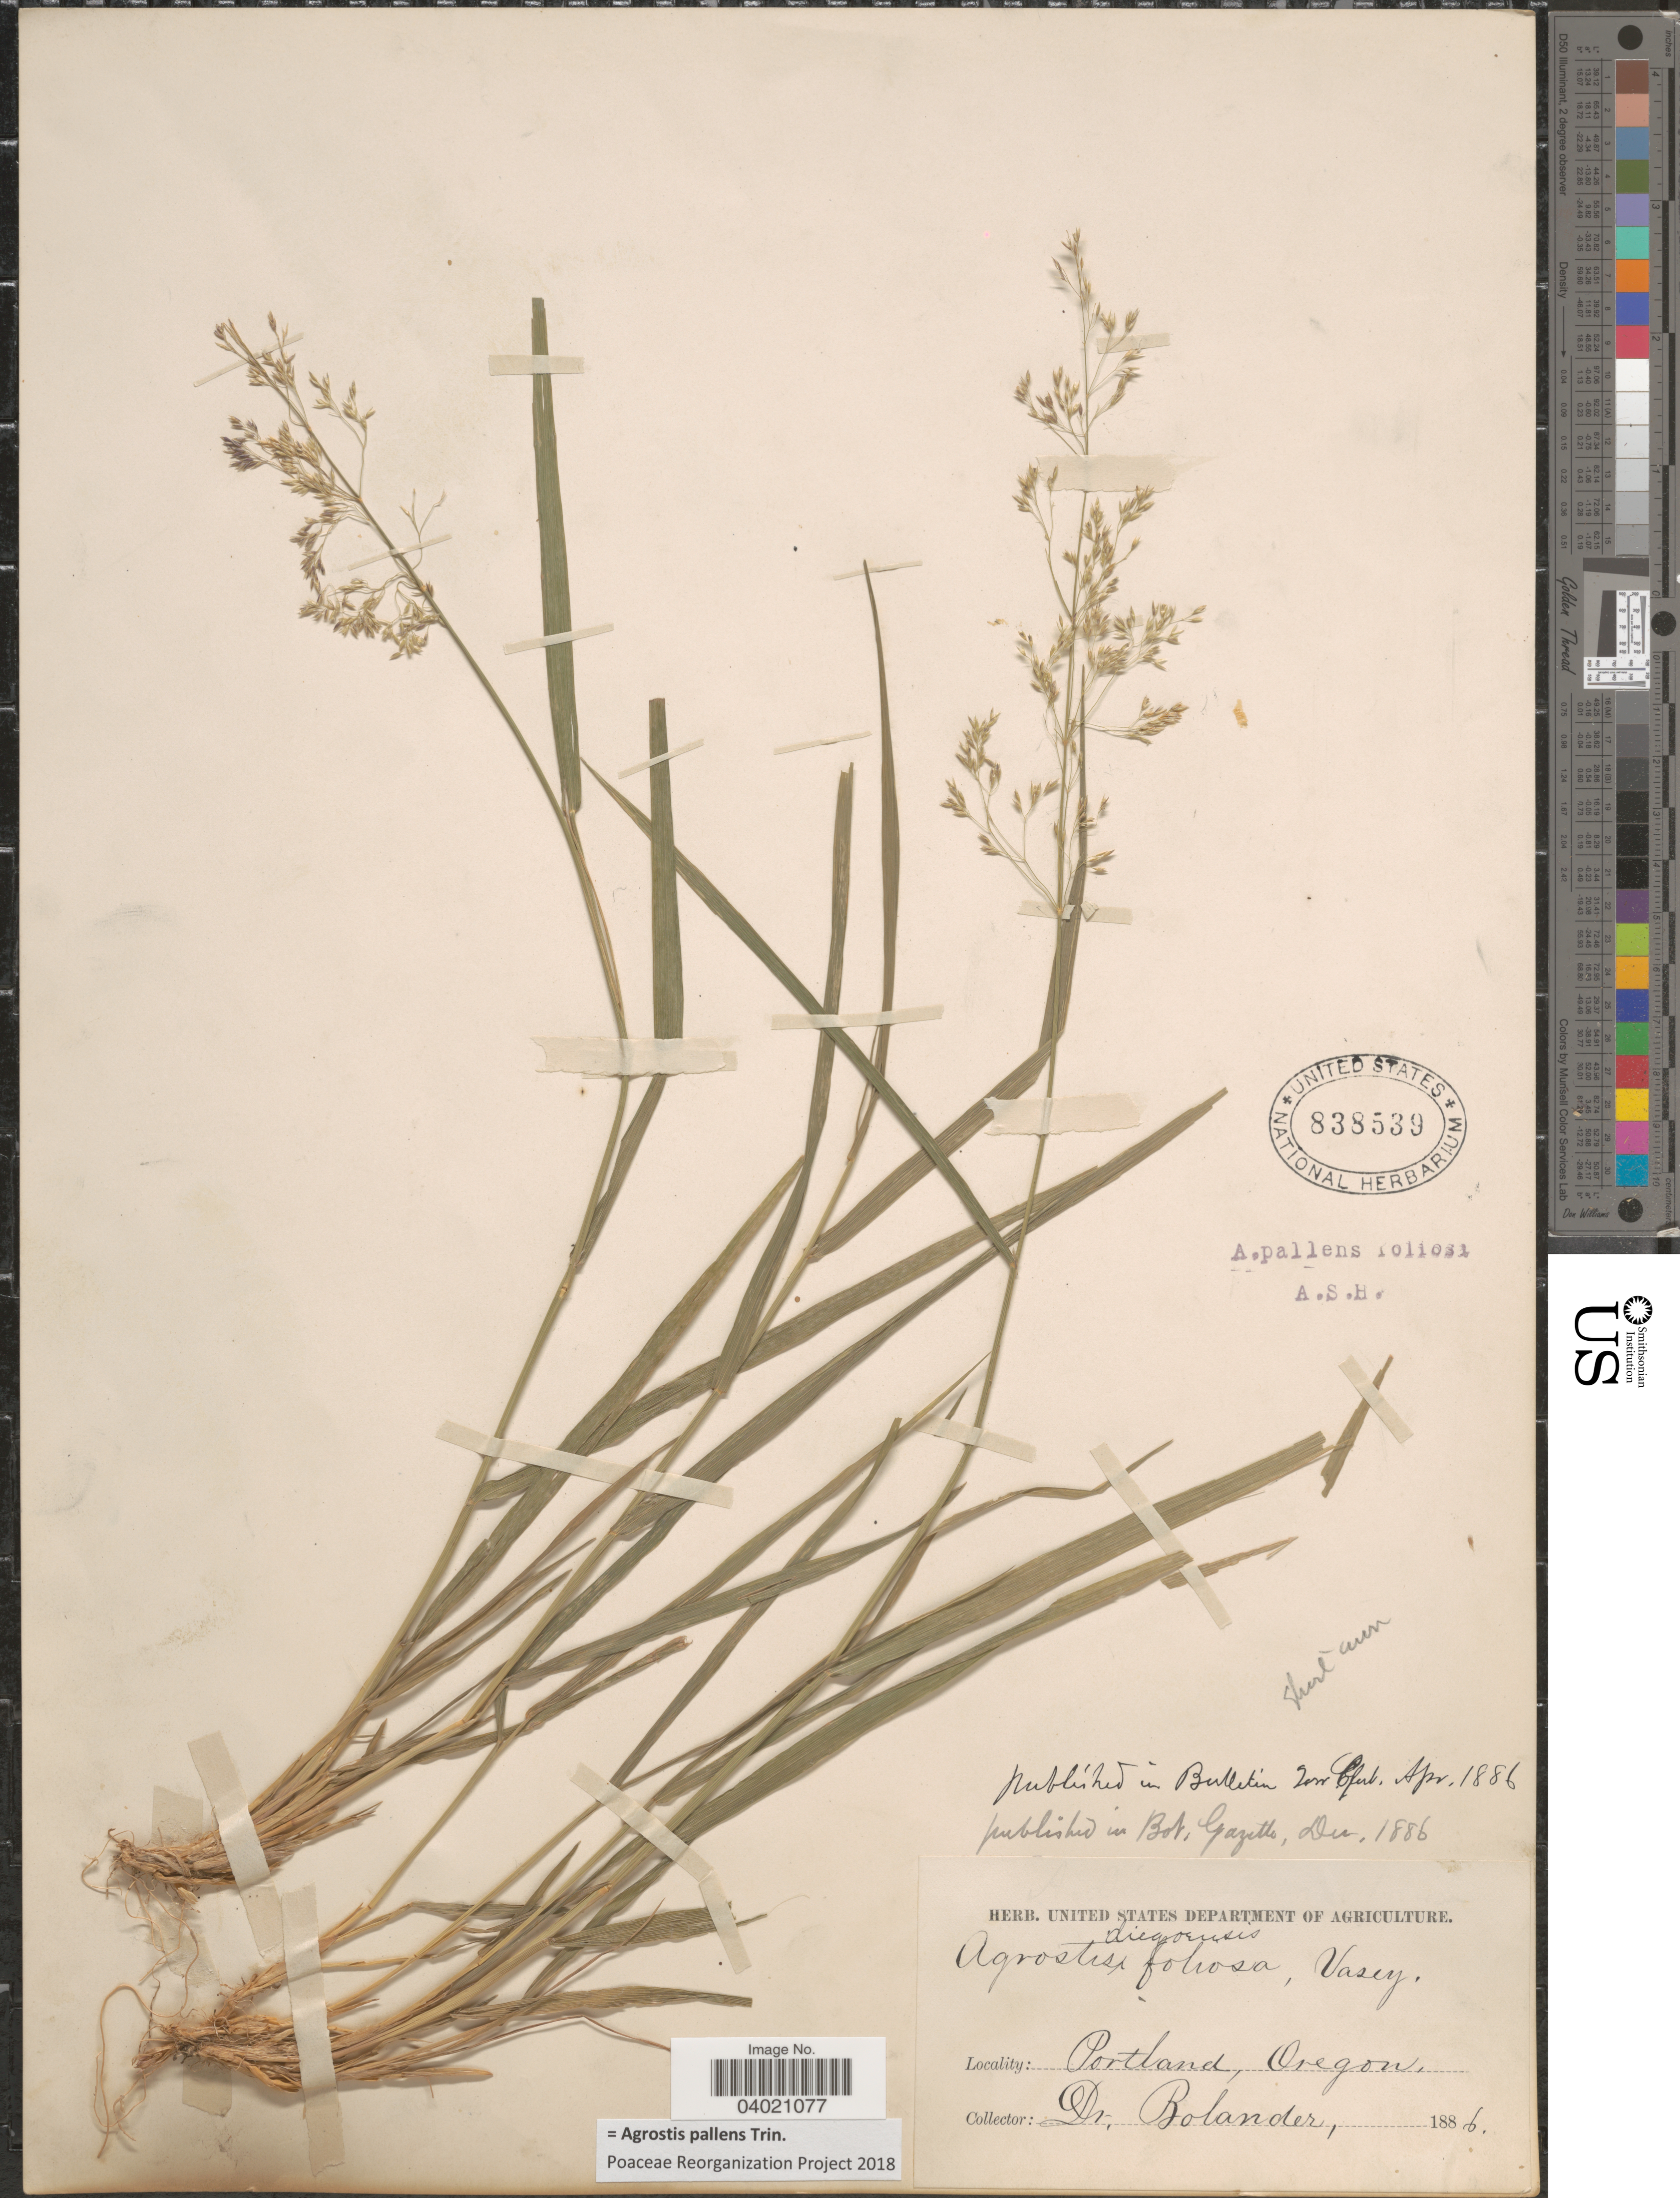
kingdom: Plantae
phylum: Tracheophyta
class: Liliopsida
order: Poales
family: Poaceae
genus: Agrostis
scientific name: Agrostis pallens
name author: Trin.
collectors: -. Bolander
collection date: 1886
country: United States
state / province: Oregon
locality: Portland.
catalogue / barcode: US 838539